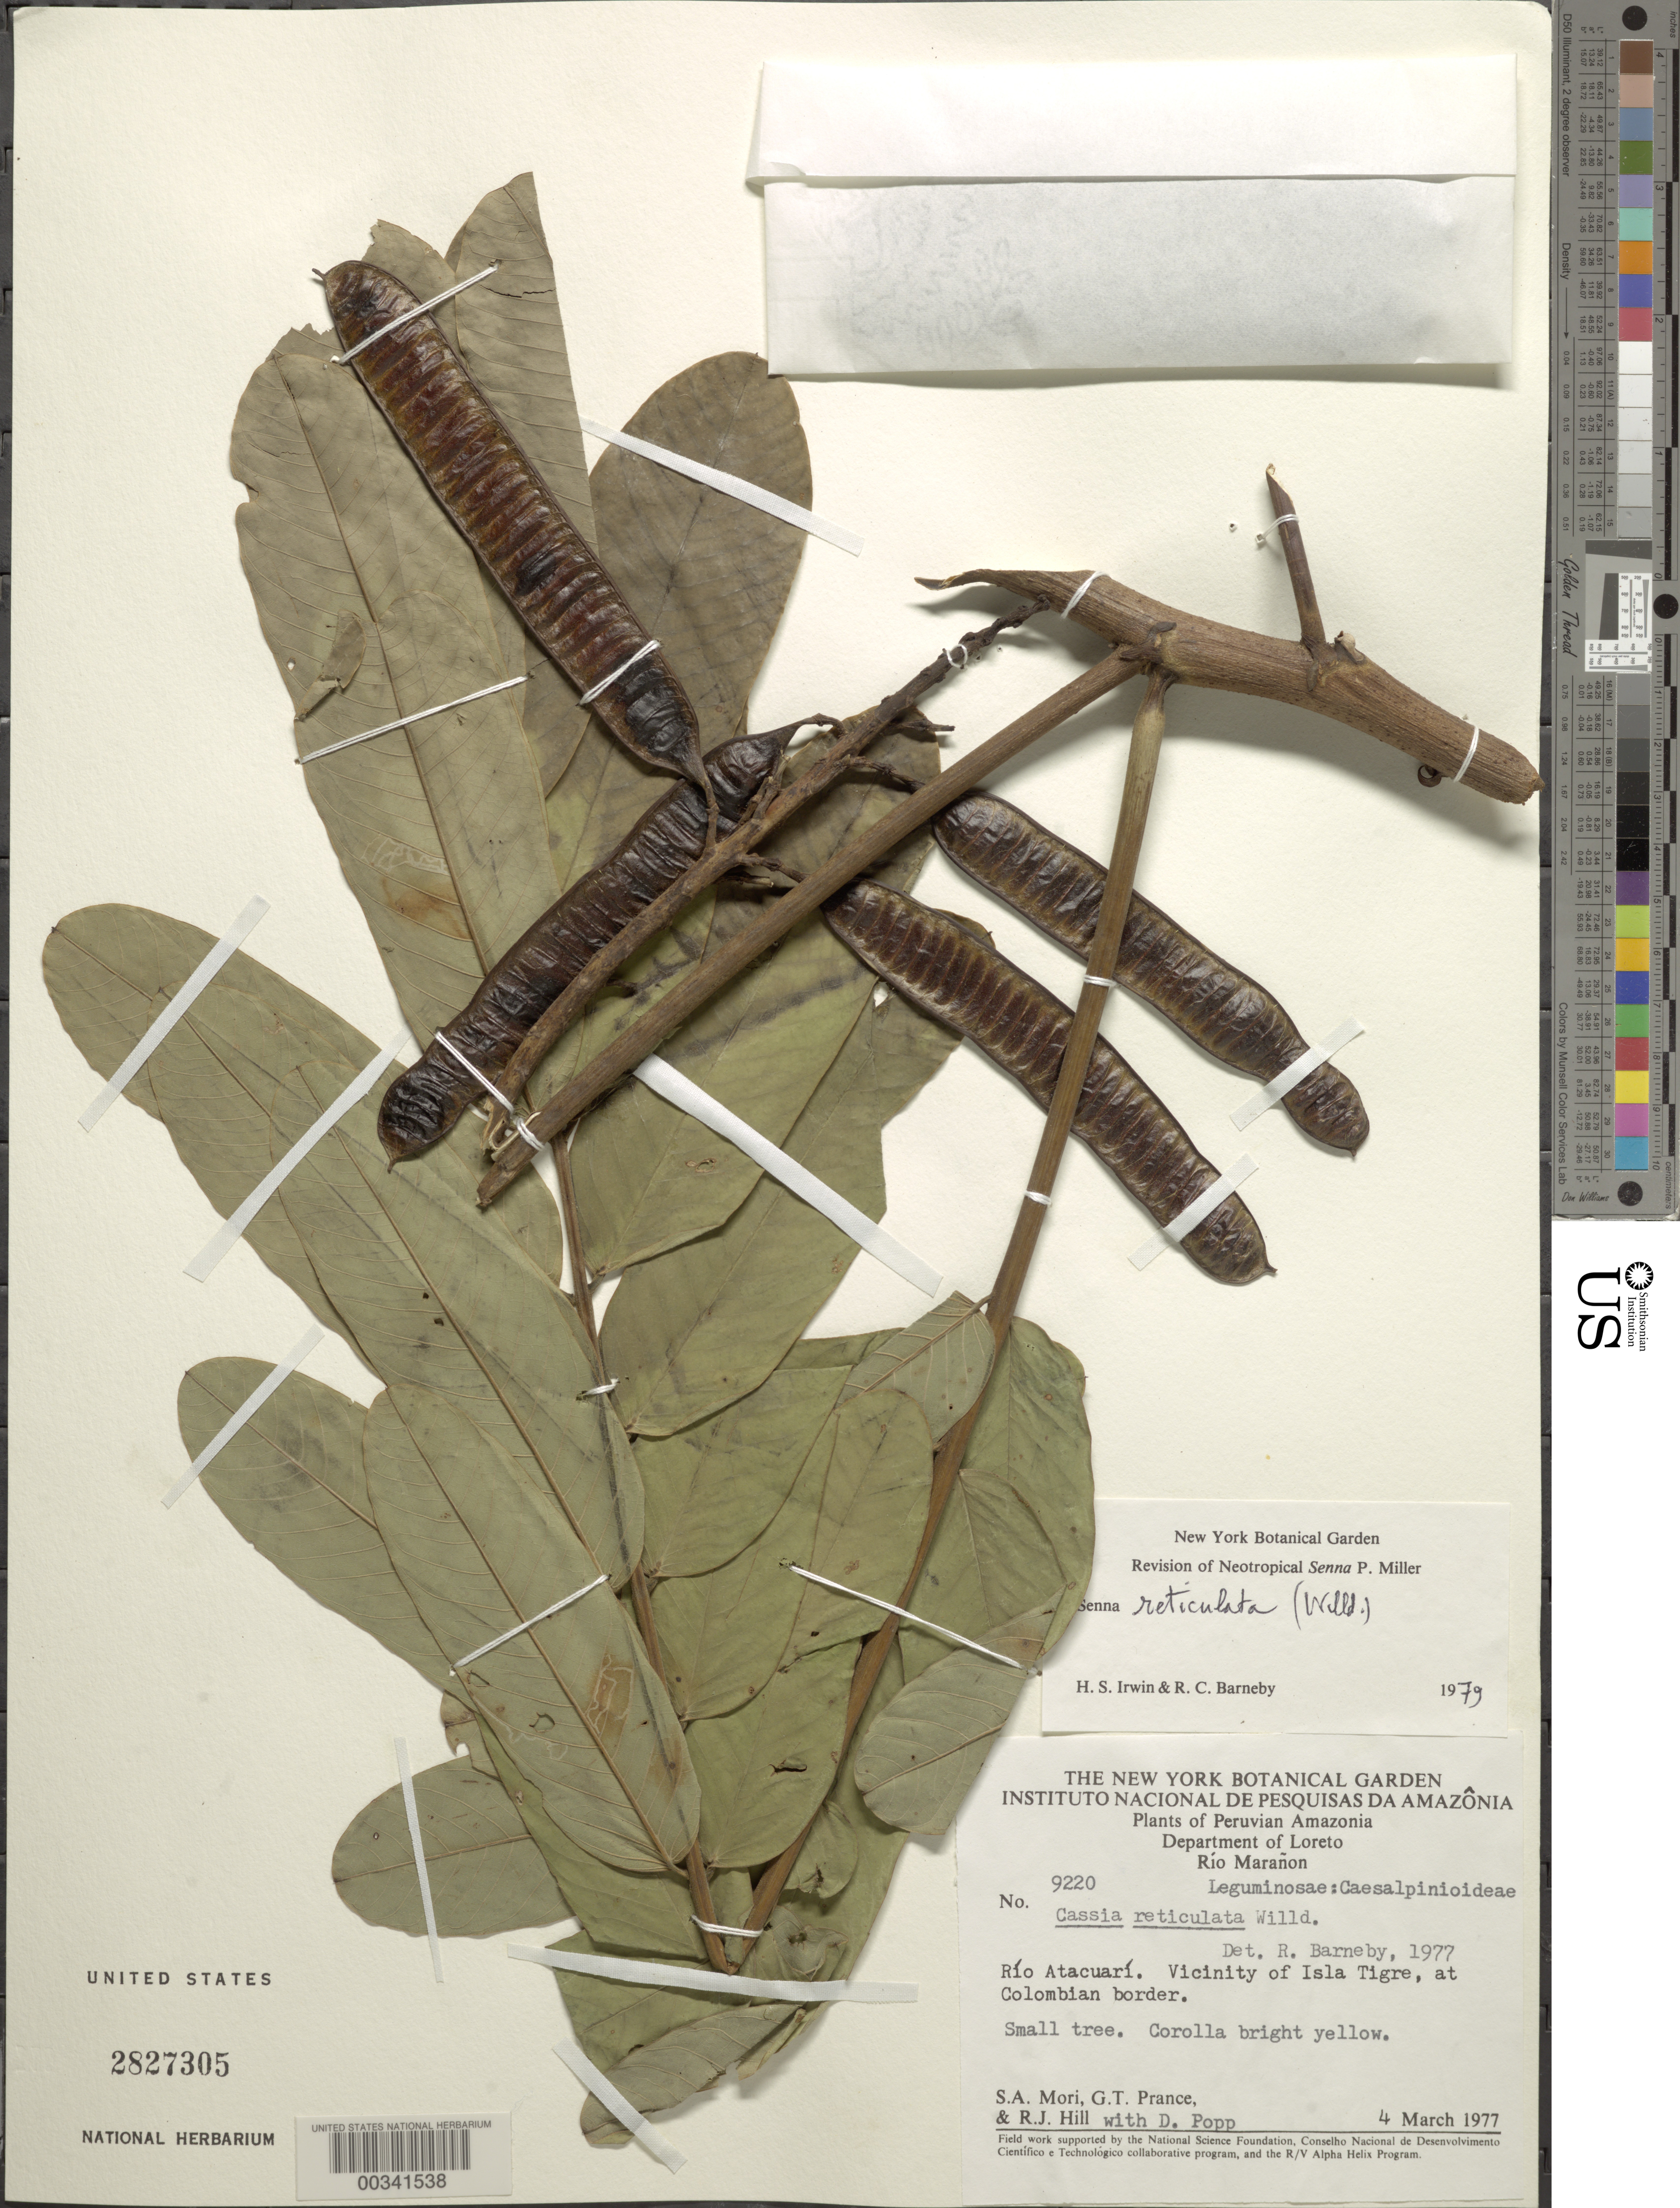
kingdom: Plantae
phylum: Tracheophyta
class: Magnoliopsida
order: Fabales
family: Fabaceae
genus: Senna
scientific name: Senna reticulata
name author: (Willd.) H.S. Irwin & Barneby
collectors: S. Mori, G. T. Prance, R. J. Hill & D. Popp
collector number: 9220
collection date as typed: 04 Mar 1977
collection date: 1977-03-04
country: Peru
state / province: Loreto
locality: Río Atacuari; vicinity of Isla Tigre, at Colombian border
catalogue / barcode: US 2827305